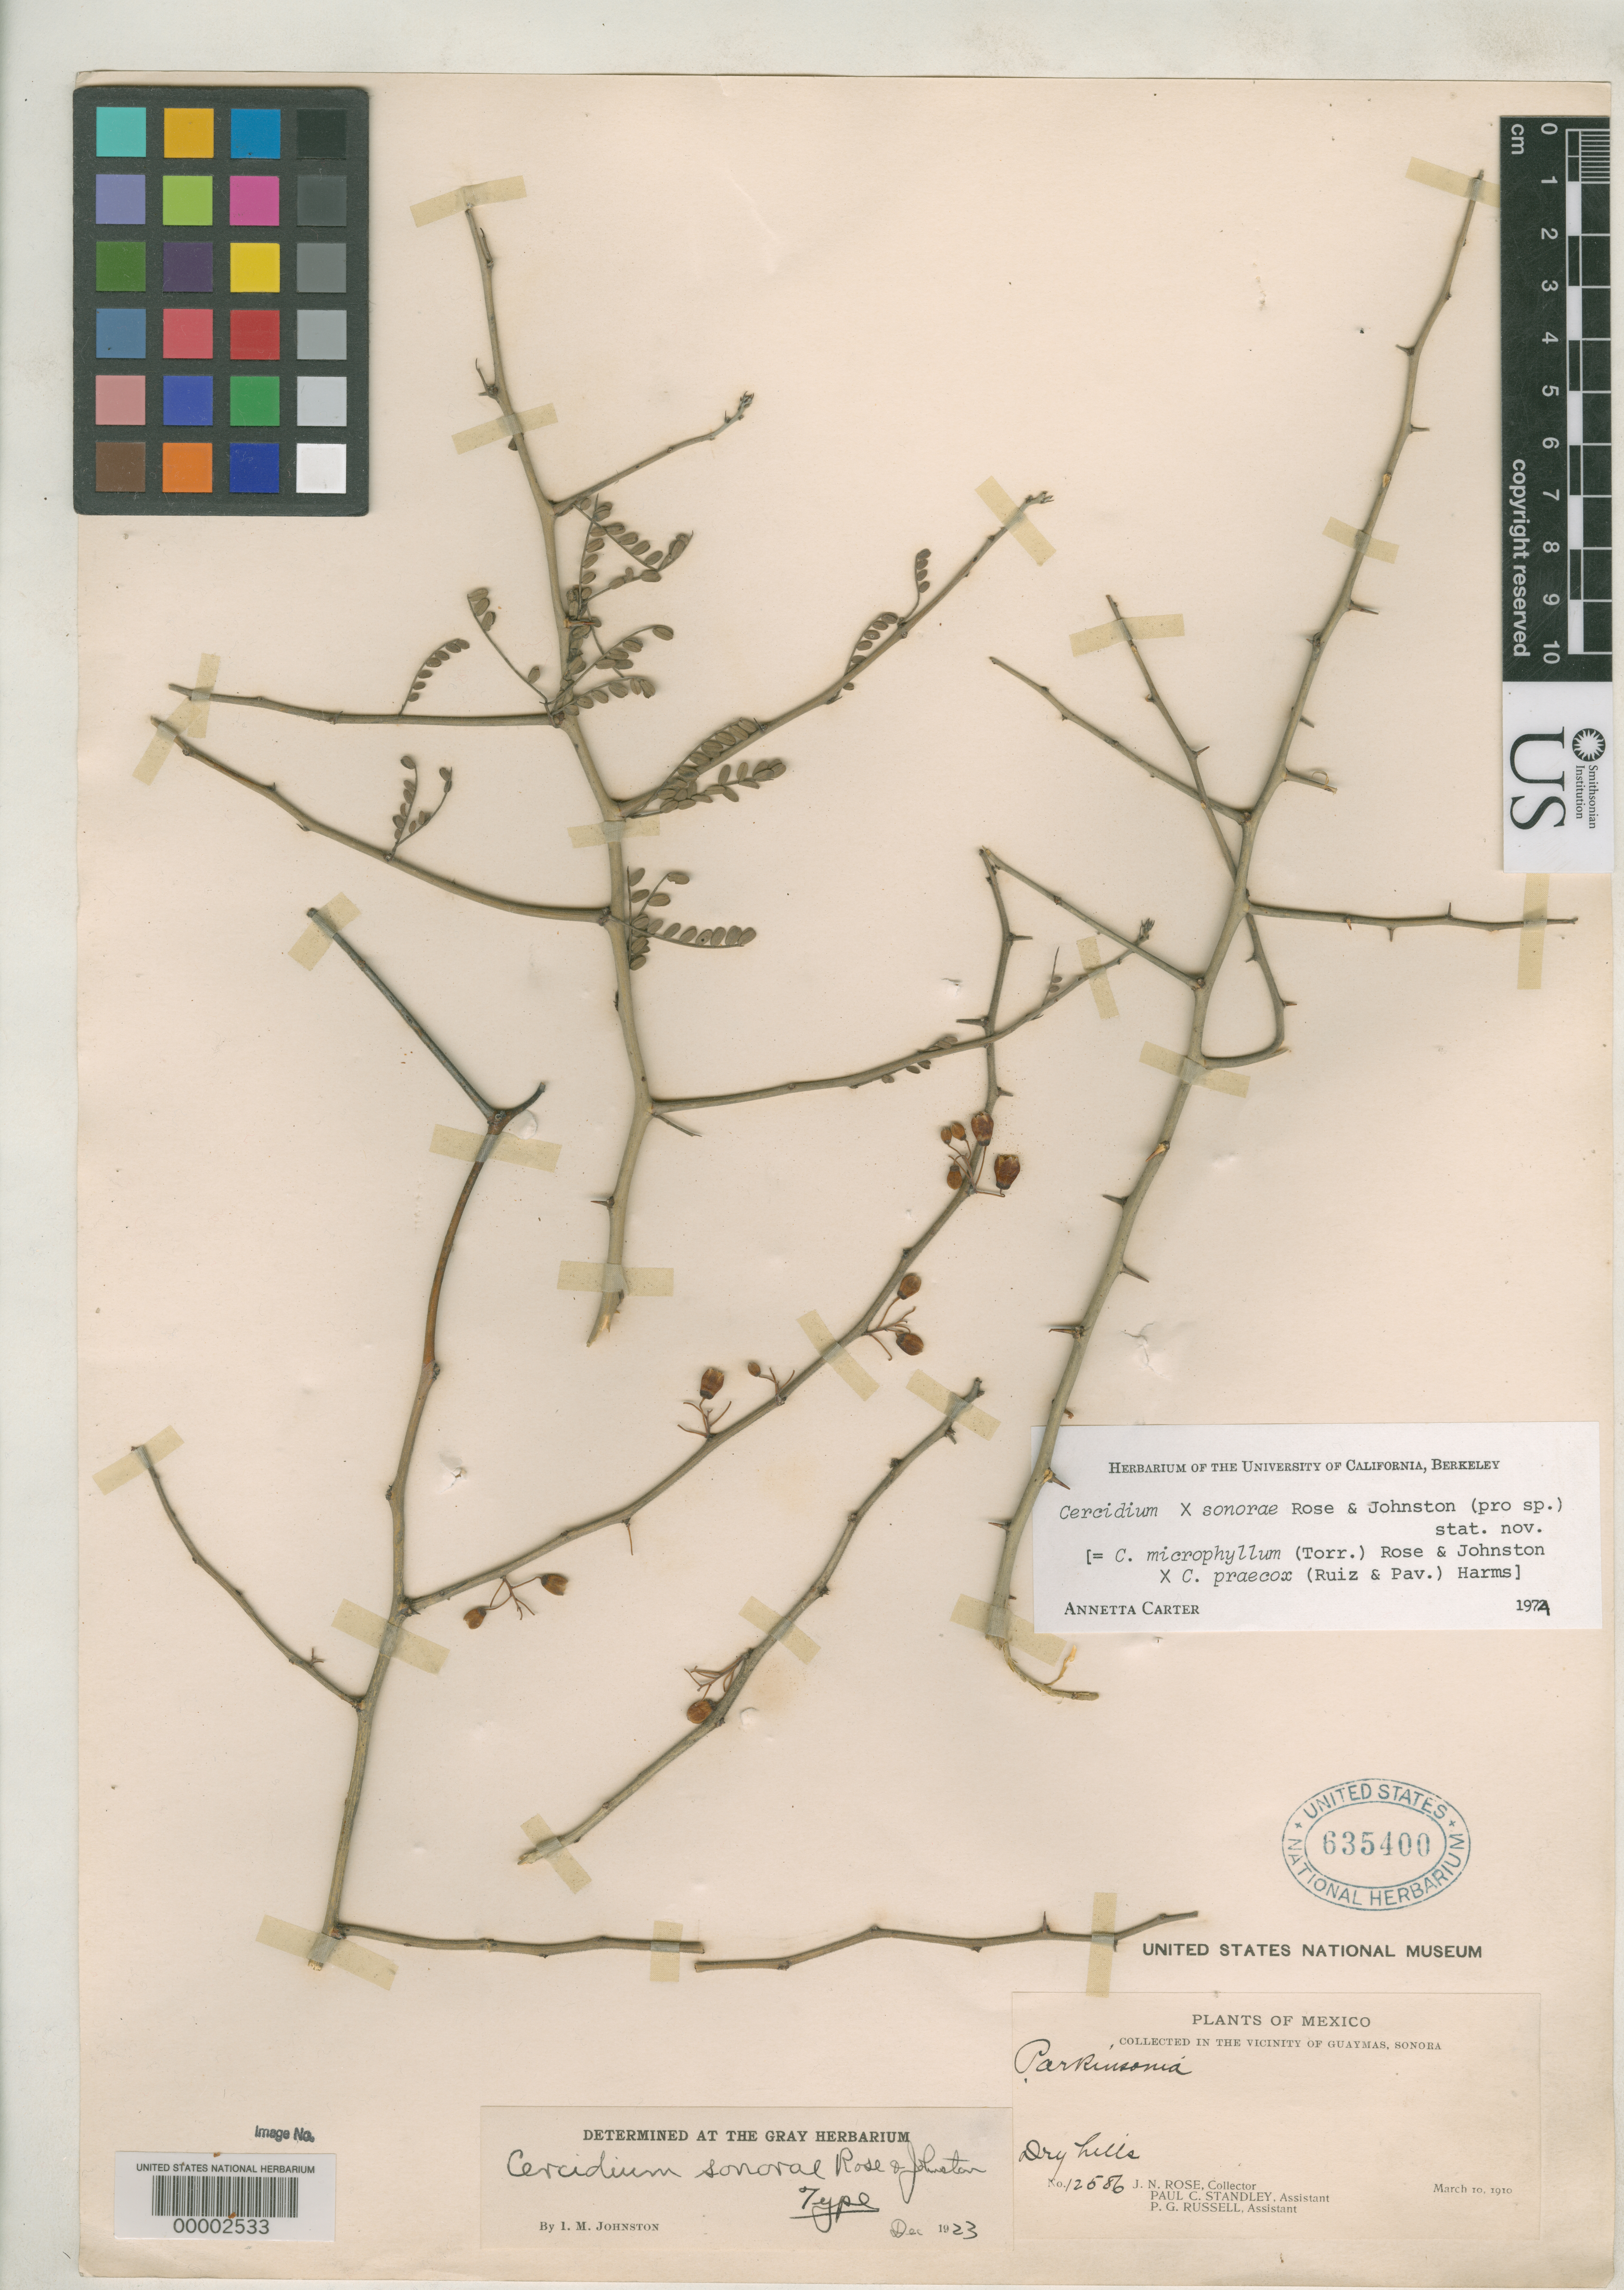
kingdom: Plantae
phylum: Tracheophyta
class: Magnoliopsida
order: Fabales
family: Fabaceae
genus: Cercidium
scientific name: Cercidium sonorae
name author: Rose & I.M. Johnst.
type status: Holotype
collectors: J. N. Rose, P. C. Standley & P. G. Russell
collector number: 12586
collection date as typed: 1910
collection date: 1910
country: Mexico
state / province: Sonora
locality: Vicinity of Guaymas.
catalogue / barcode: US 635400